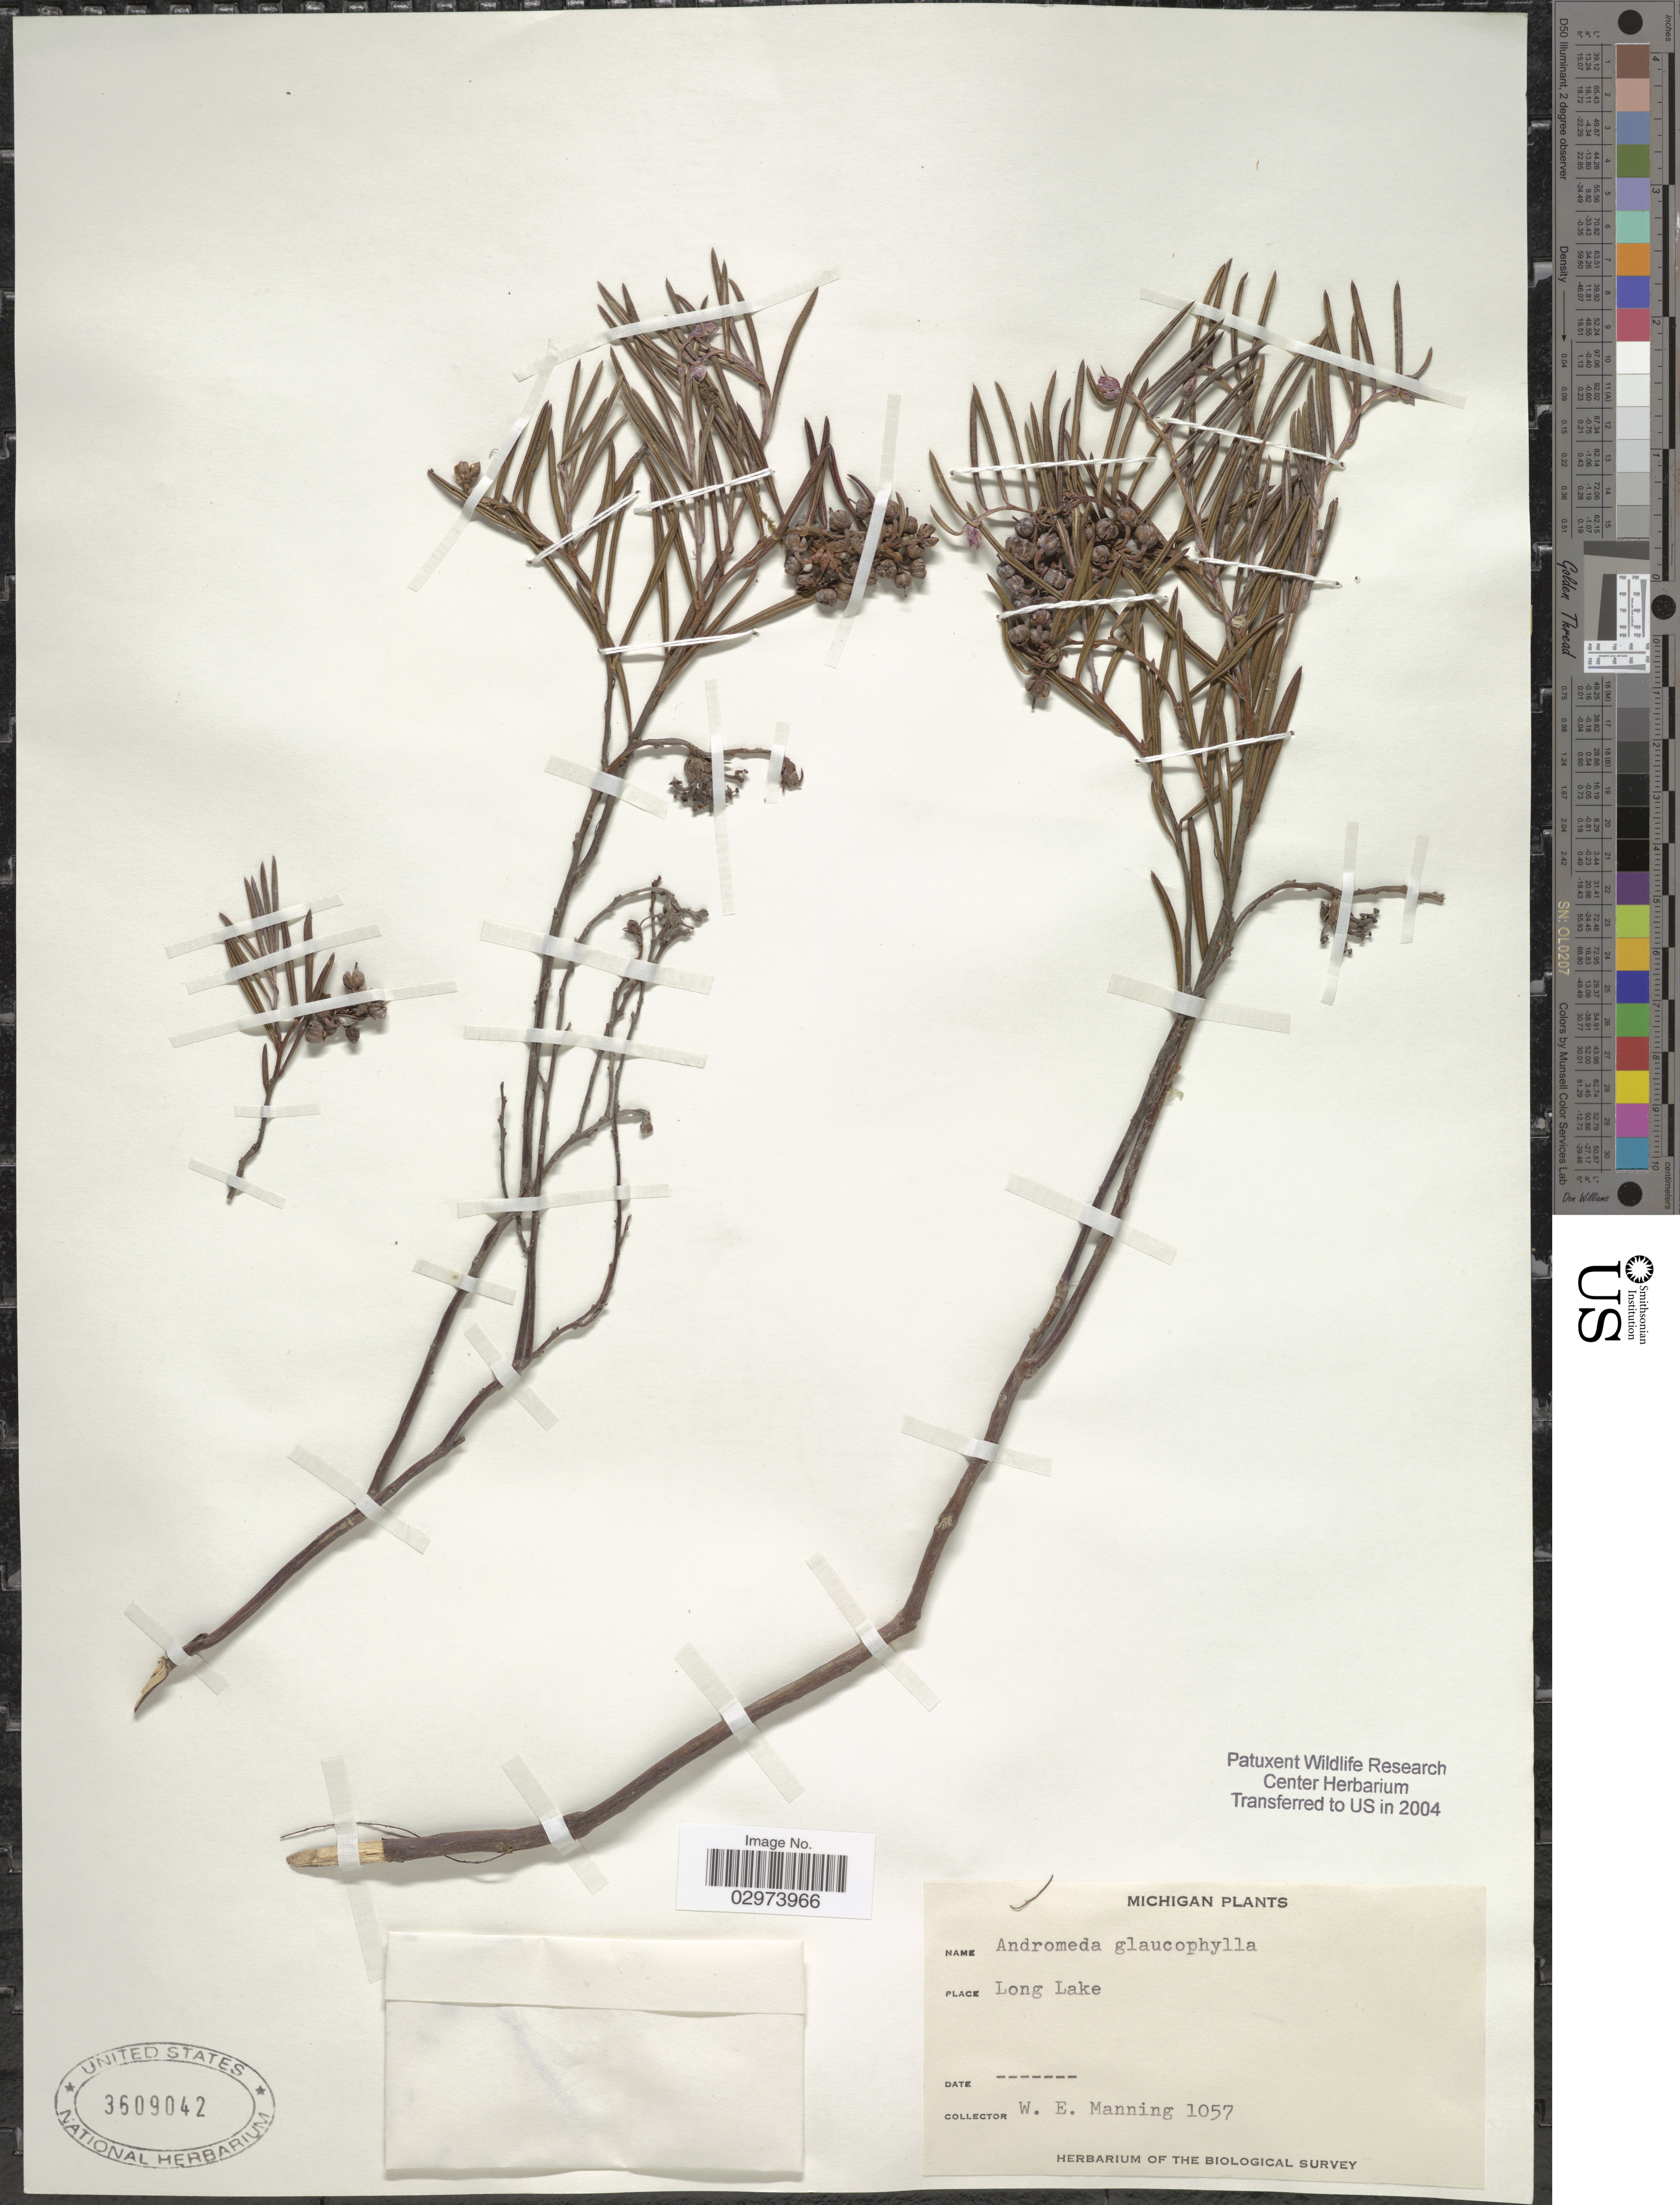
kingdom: Plantae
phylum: Tracheophyta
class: Magnoliopsida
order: Ericales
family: Ericaceae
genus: Andromeda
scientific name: Andromeda polifolia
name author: L.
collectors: W. Manning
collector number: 1057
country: United States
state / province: Michigan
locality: Long Lake.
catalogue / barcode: US 3609042